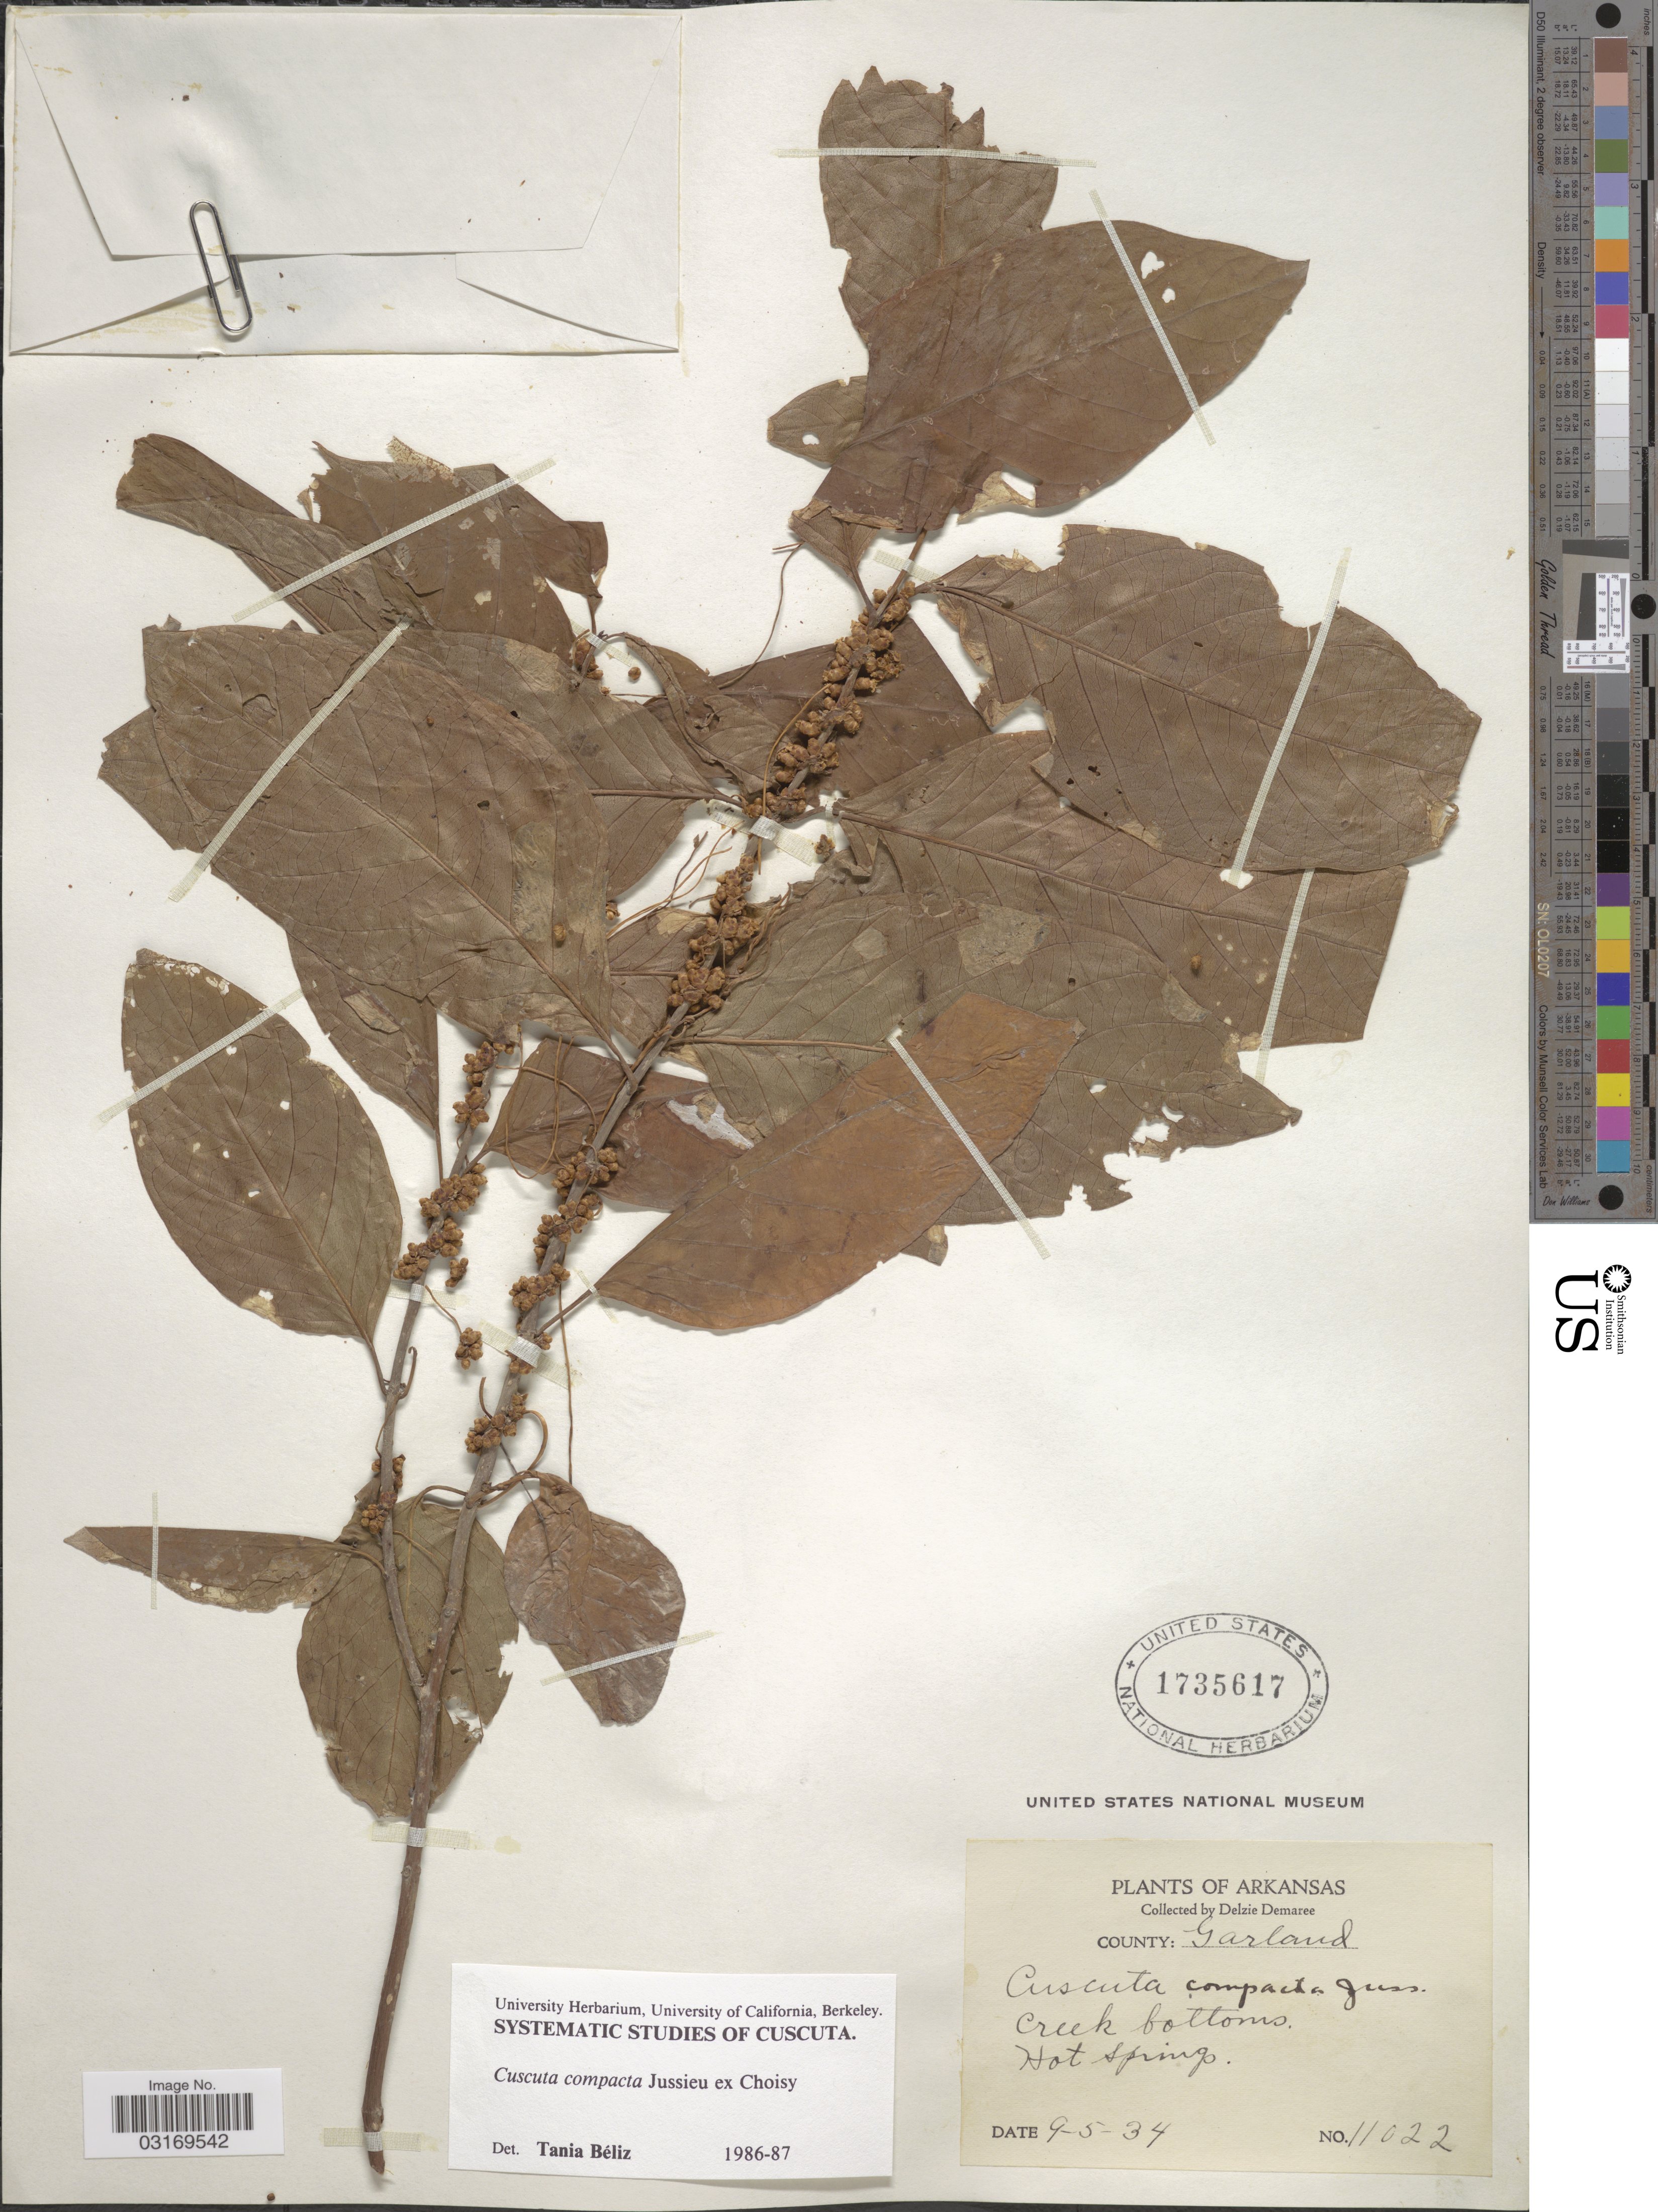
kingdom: Plantae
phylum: Tracheophyta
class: Magnoliopsida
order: Solanales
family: Convolvulaceae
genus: Cuscuta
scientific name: Cuscuta compacta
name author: Juss. ex Choisy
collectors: D. Demaree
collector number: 11022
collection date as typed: Transcribed d/m/y: 9/5/34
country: United States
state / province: Arkansas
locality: County: Garland. Creek bottoms. Hot Springs.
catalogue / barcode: US 1735617